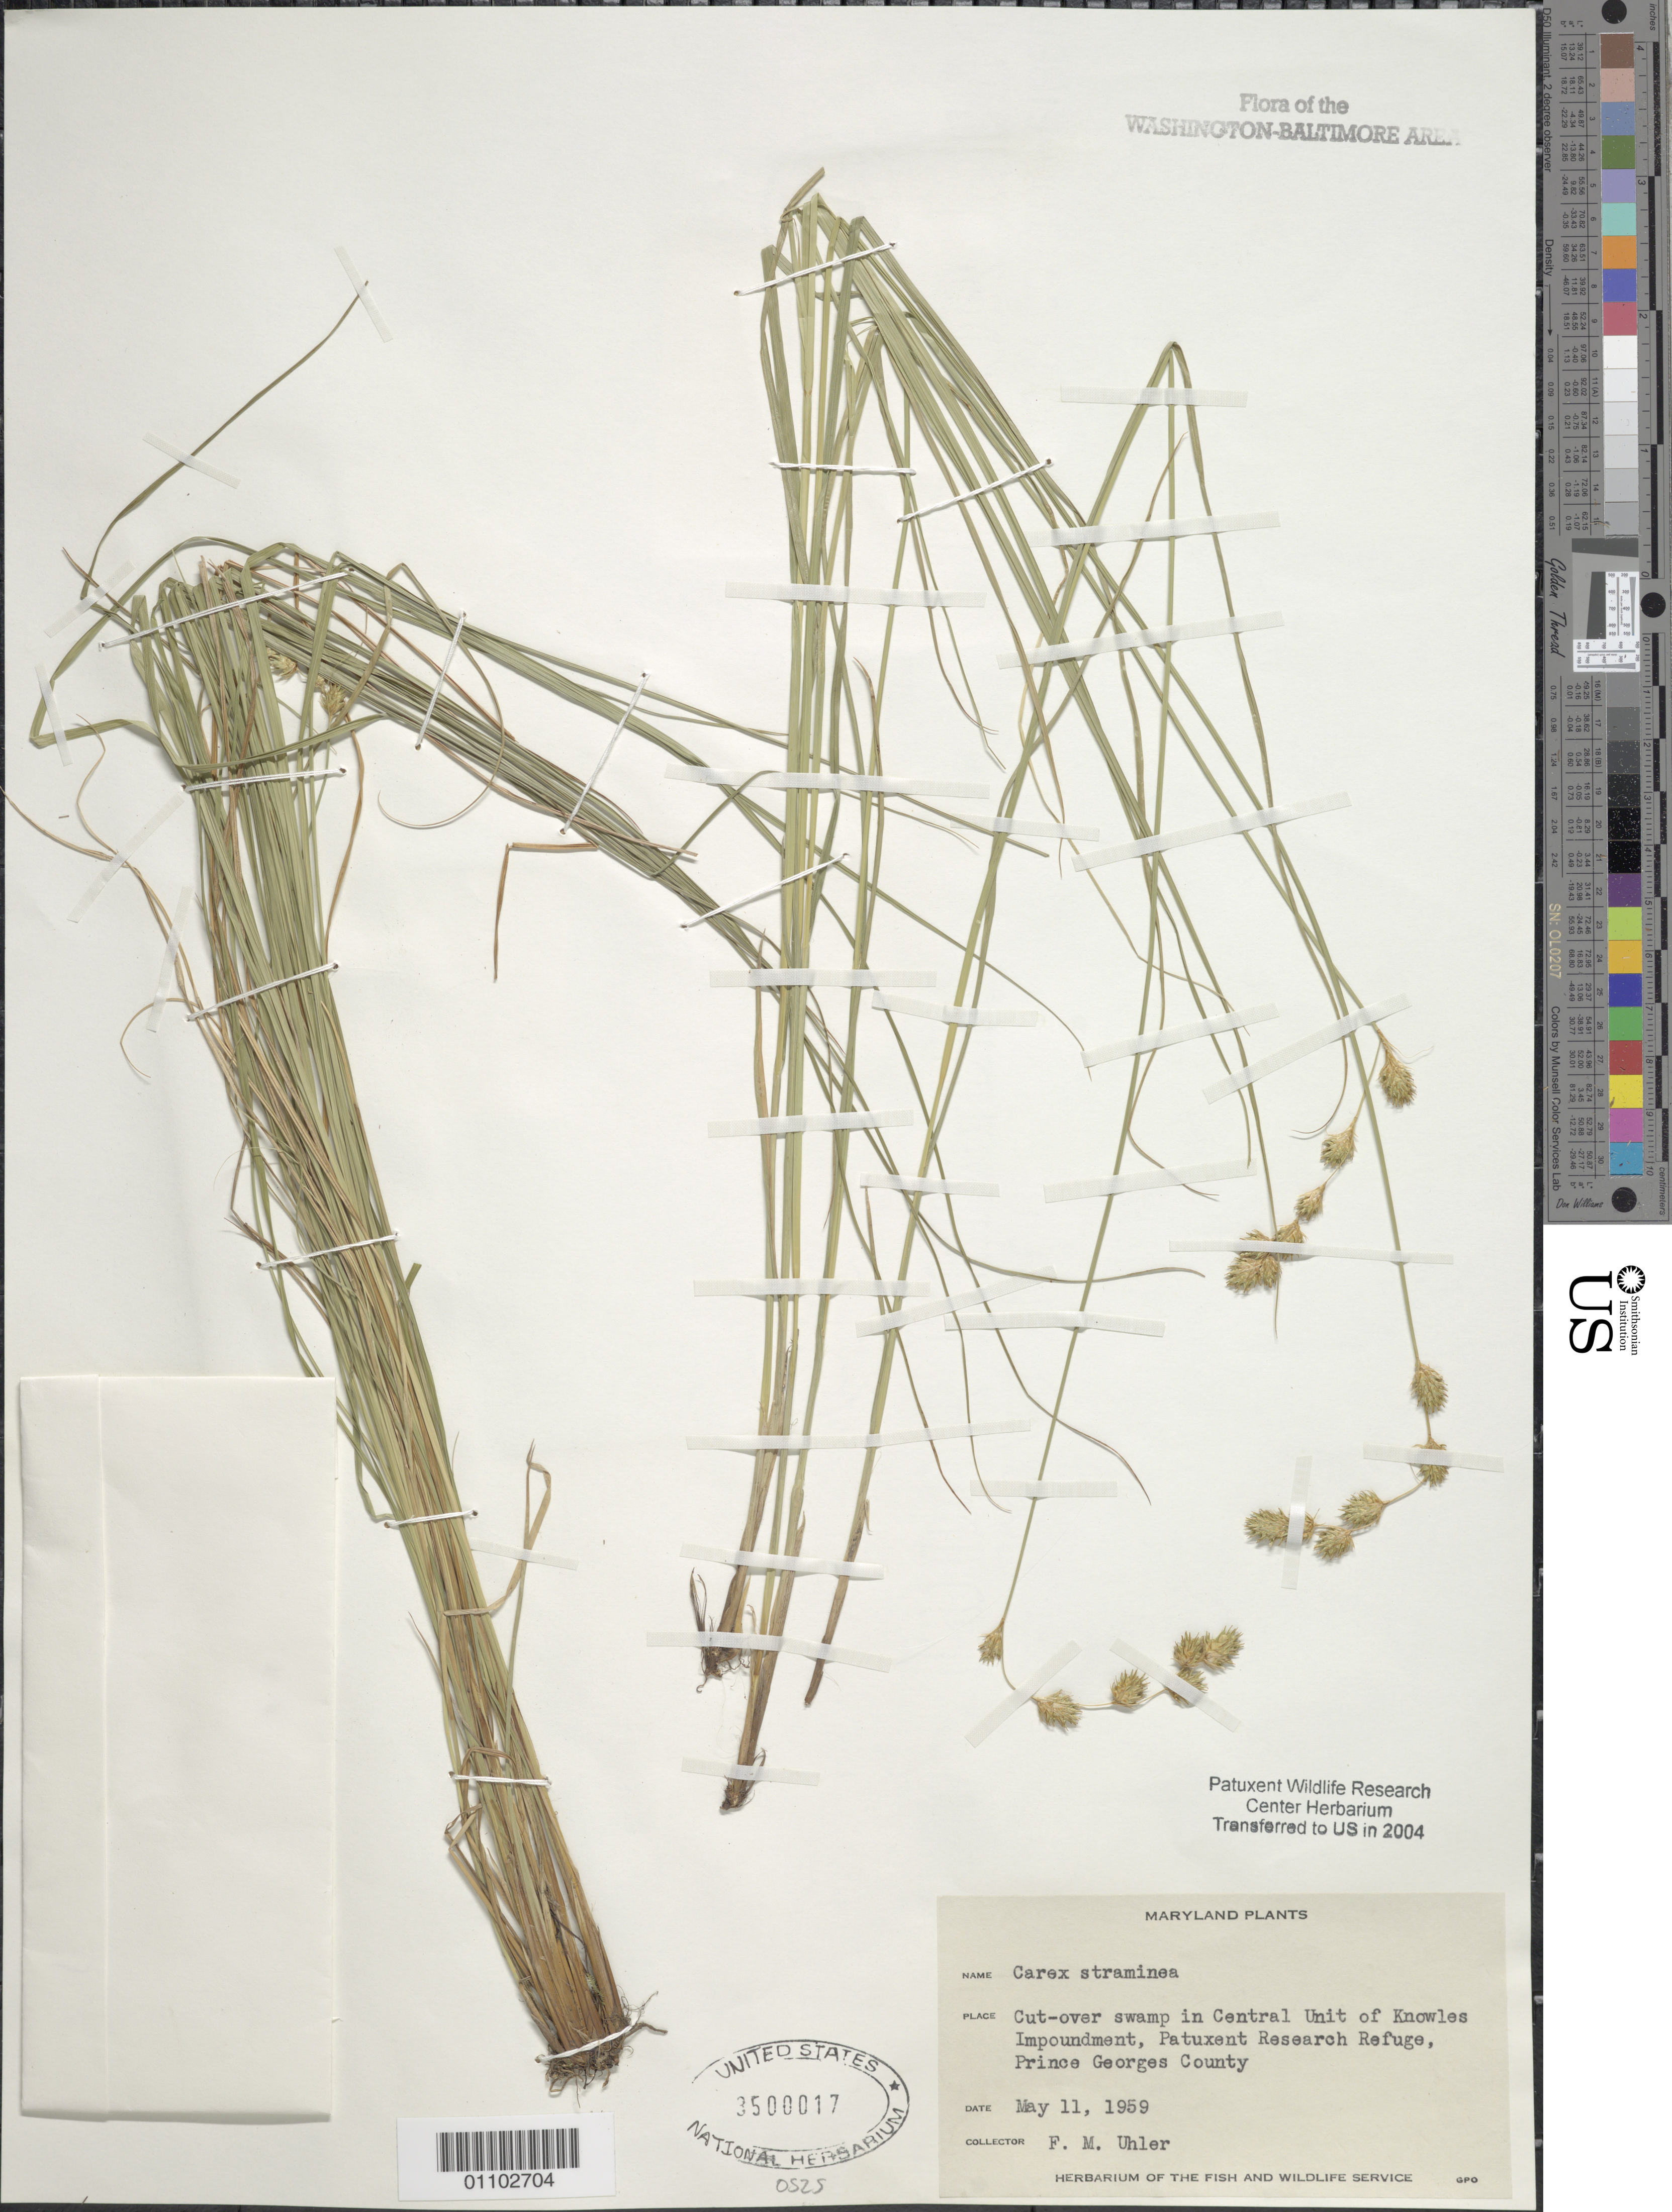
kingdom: Plantae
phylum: Tracheophyta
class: Liliopsida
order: Poales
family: Cyperaceae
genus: Carex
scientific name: Carex straminea Willd ex Schkuhr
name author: Willd. ex Schkuhr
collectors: F. Uhler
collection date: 1959-05-11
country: United States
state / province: Maryland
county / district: Prince George's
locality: Central Unit of Knowles Impoundment, Patuxent Research Refuge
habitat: Cut-over swamp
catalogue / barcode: US 3500017